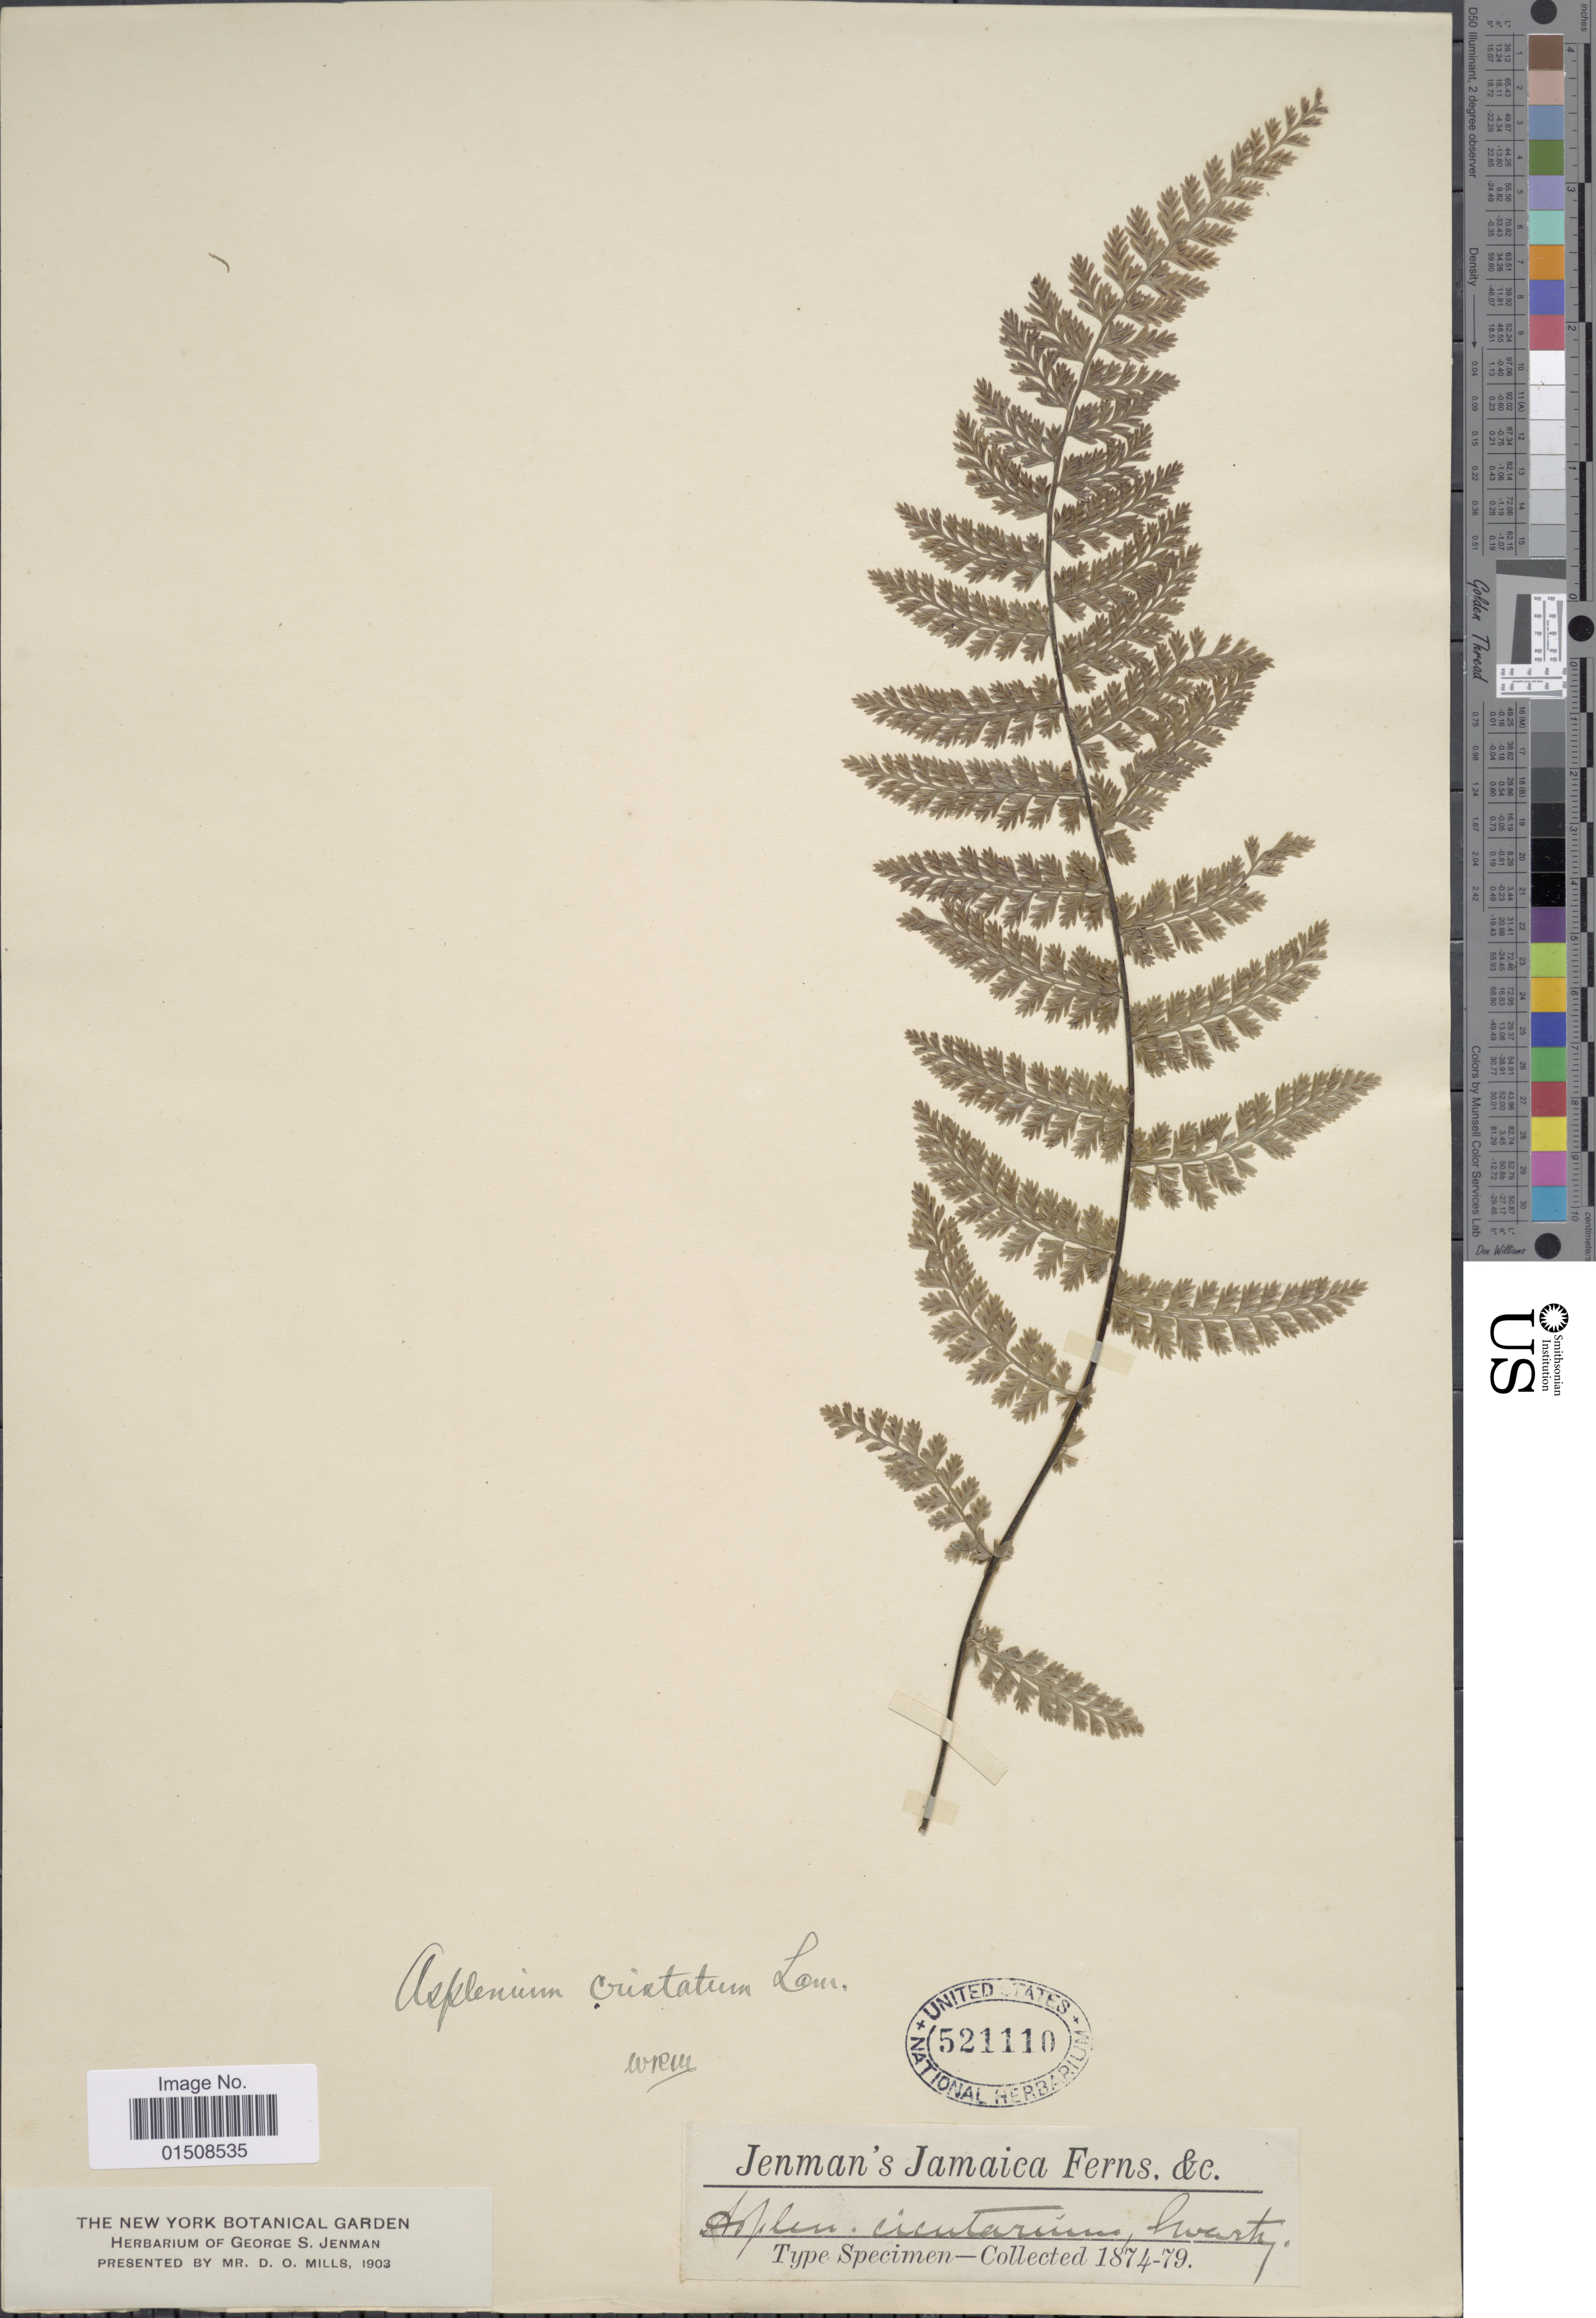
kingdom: Plantae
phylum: Tracheophyta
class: Polypodiopsida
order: Polypodiales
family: Aspleniaceae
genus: Asplenium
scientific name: Asplenium cristatum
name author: Lam.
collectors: G. S. Jenman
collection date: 1874/1879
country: Jamaica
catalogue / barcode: US 521110